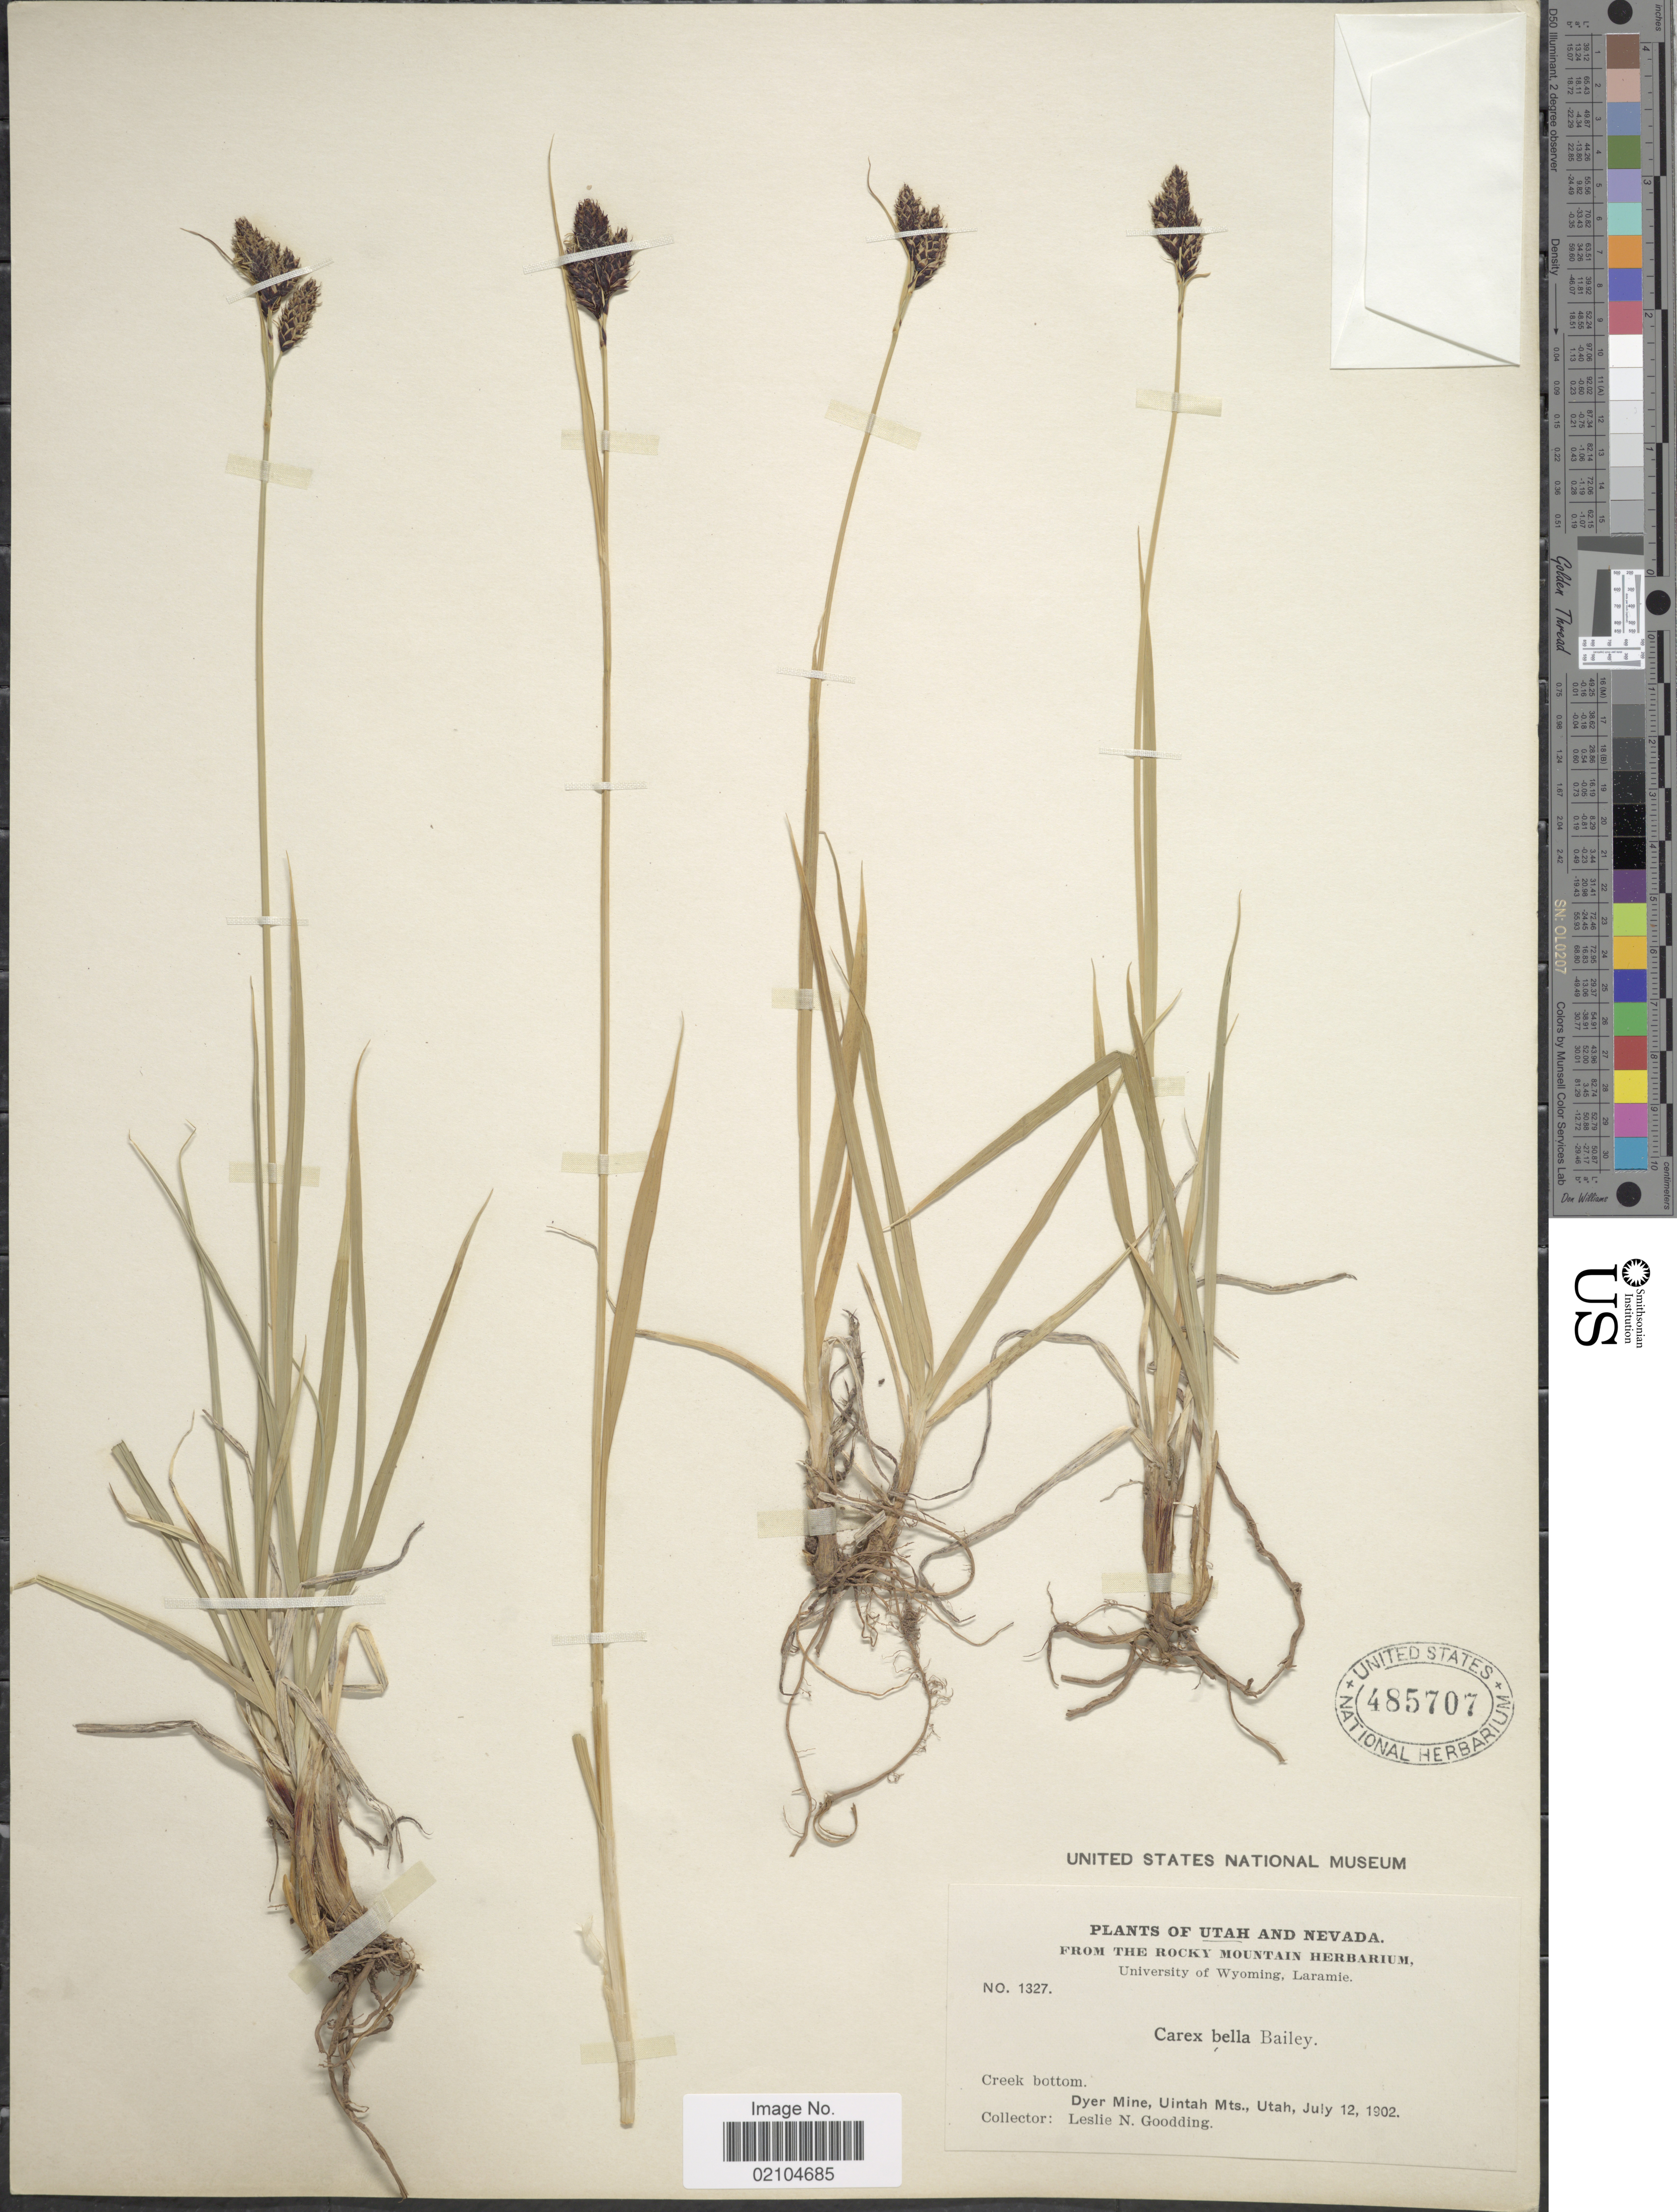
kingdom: Plantae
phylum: Tracheophyta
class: Liliopsida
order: Poales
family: Cyperaceae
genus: Carex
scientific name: Carex bella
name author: L.H. Bailey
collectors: L. Godding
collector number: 1327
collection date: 1902-07-12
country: United States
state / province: Utah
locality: Dyer MIne, Uintah Mts., Utah.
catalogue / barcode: US 485707